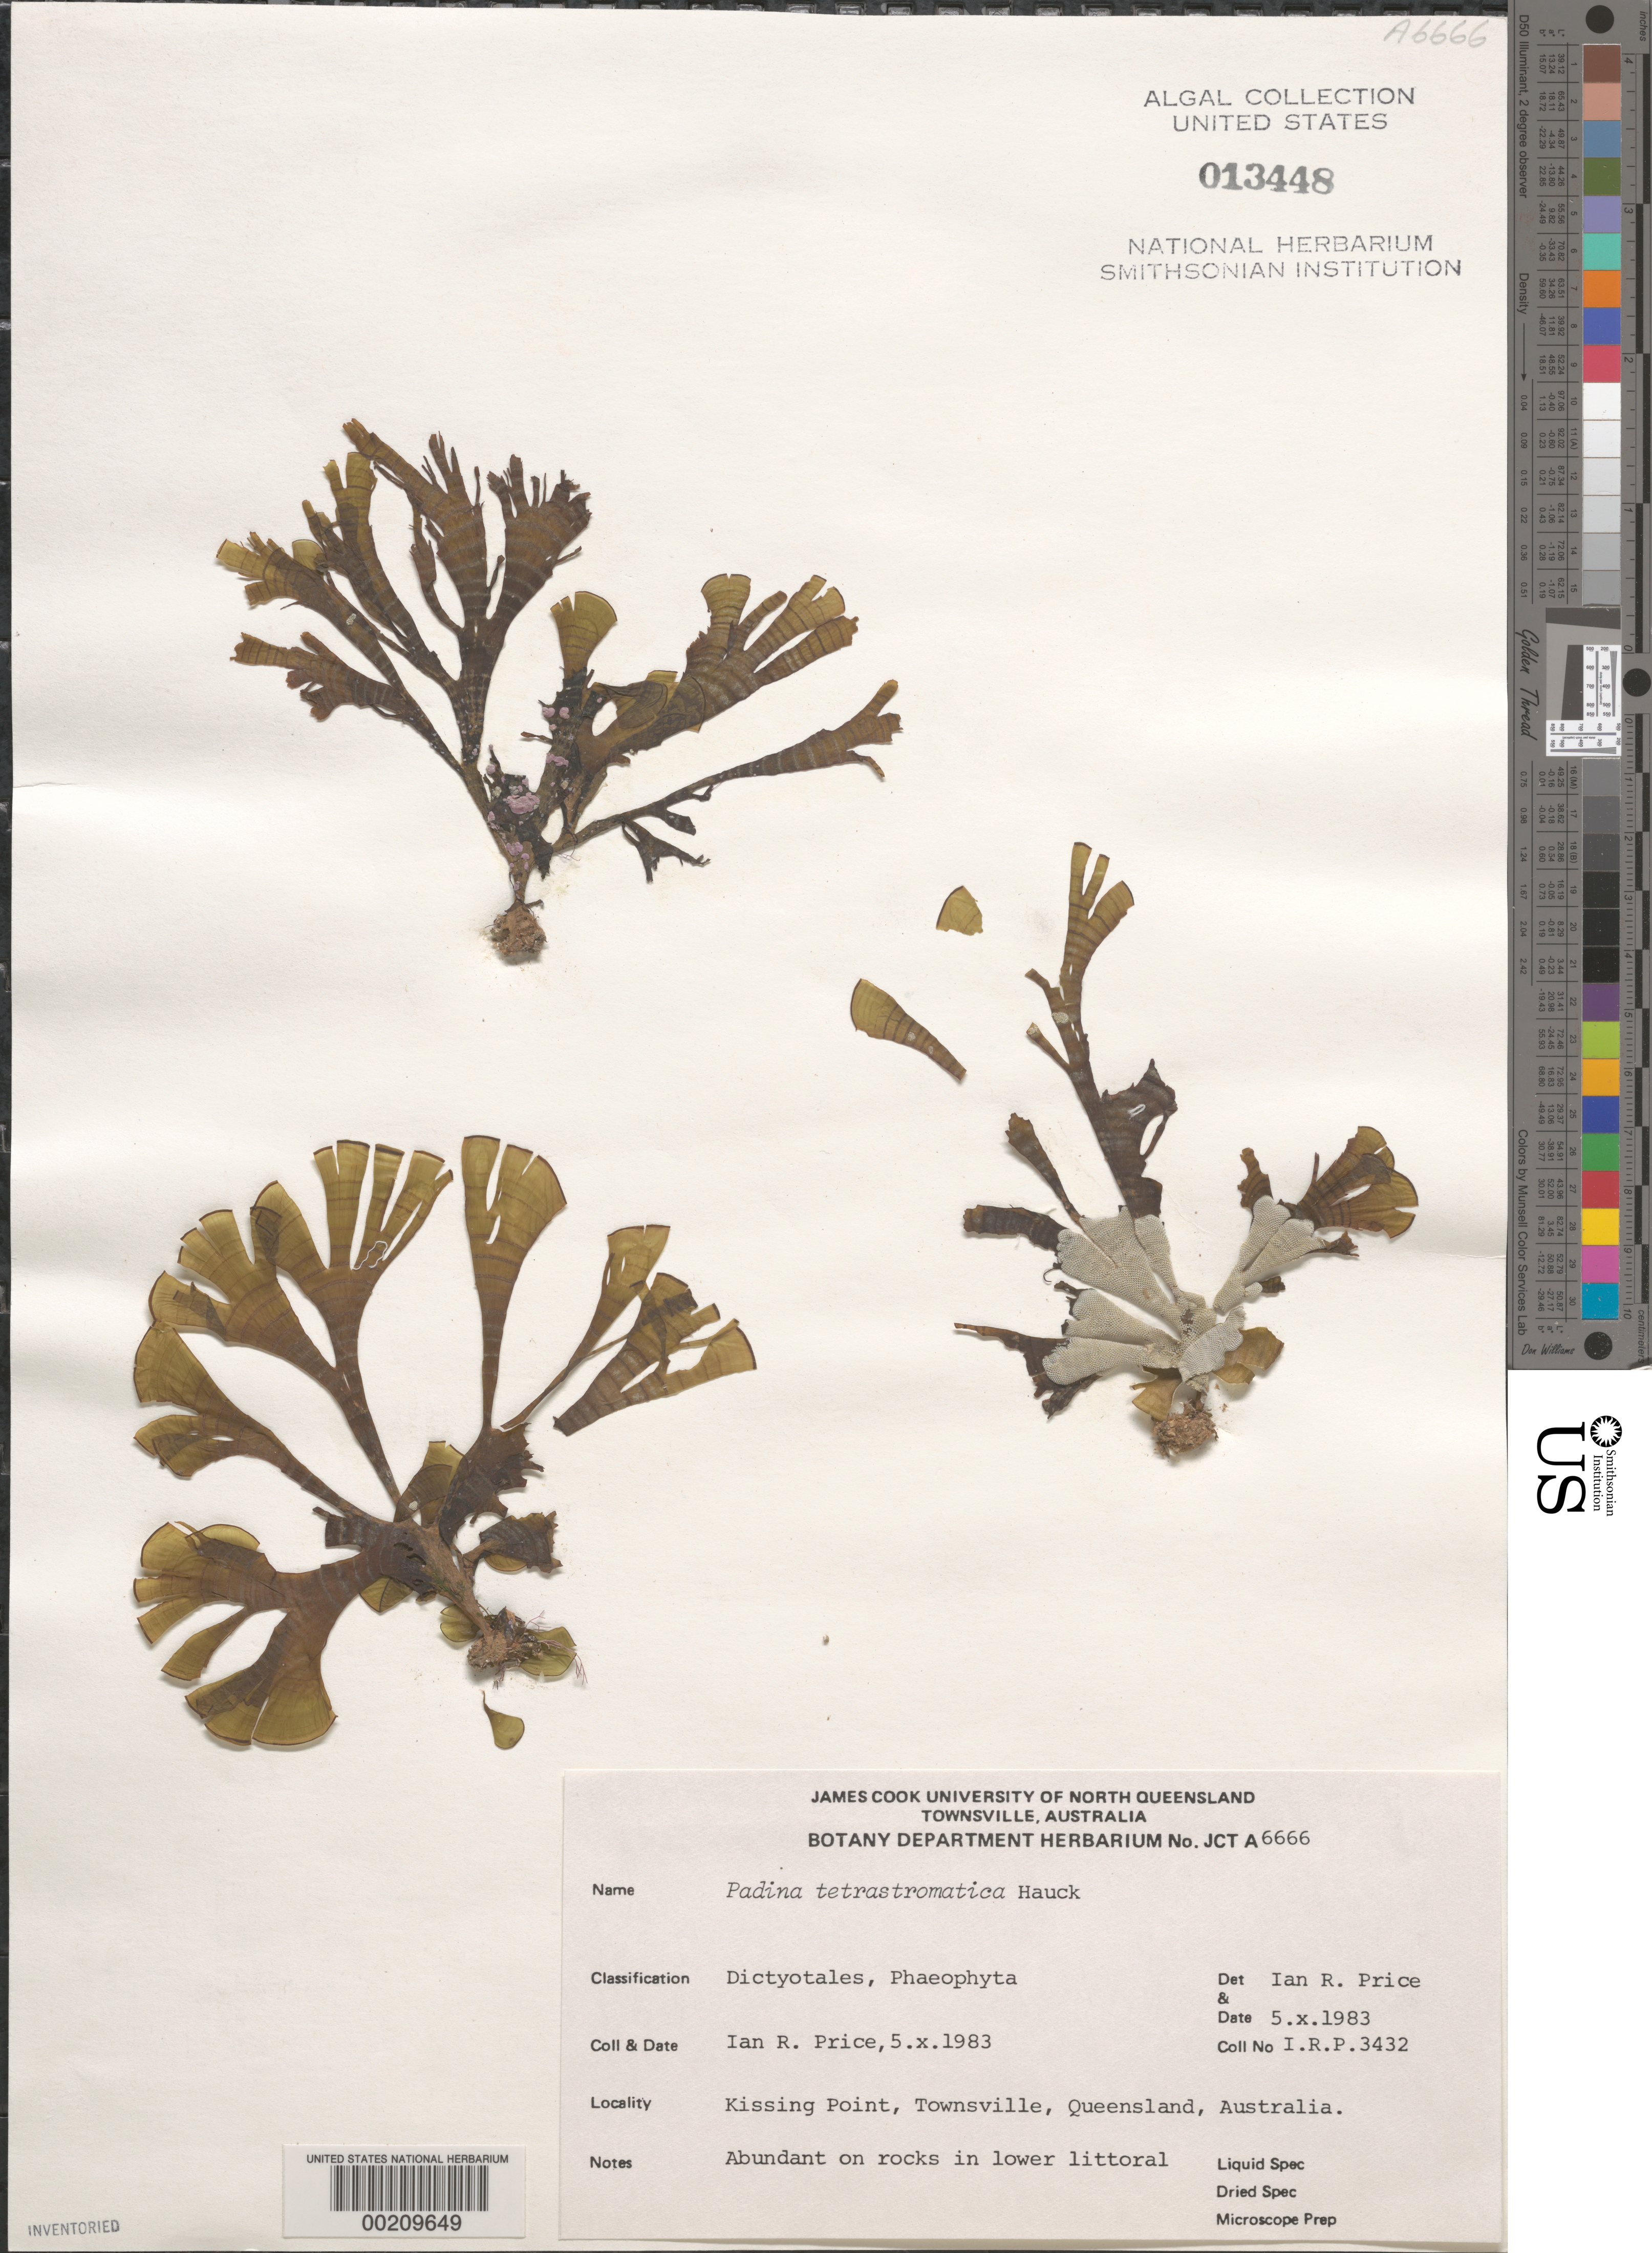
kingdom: Chromista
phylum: Ochrophyta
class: Phaeophyceae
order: Dictyotales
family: Dictyotaceae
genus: Padina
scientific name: Padina tetrastromatica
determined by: Price, I. R.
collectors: I. Price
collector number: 3432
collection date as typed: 05 Oct 1983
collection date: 1983-10-05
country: Australia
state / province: Queensland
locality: Kissing Point, Townsville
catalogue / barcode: US 13448